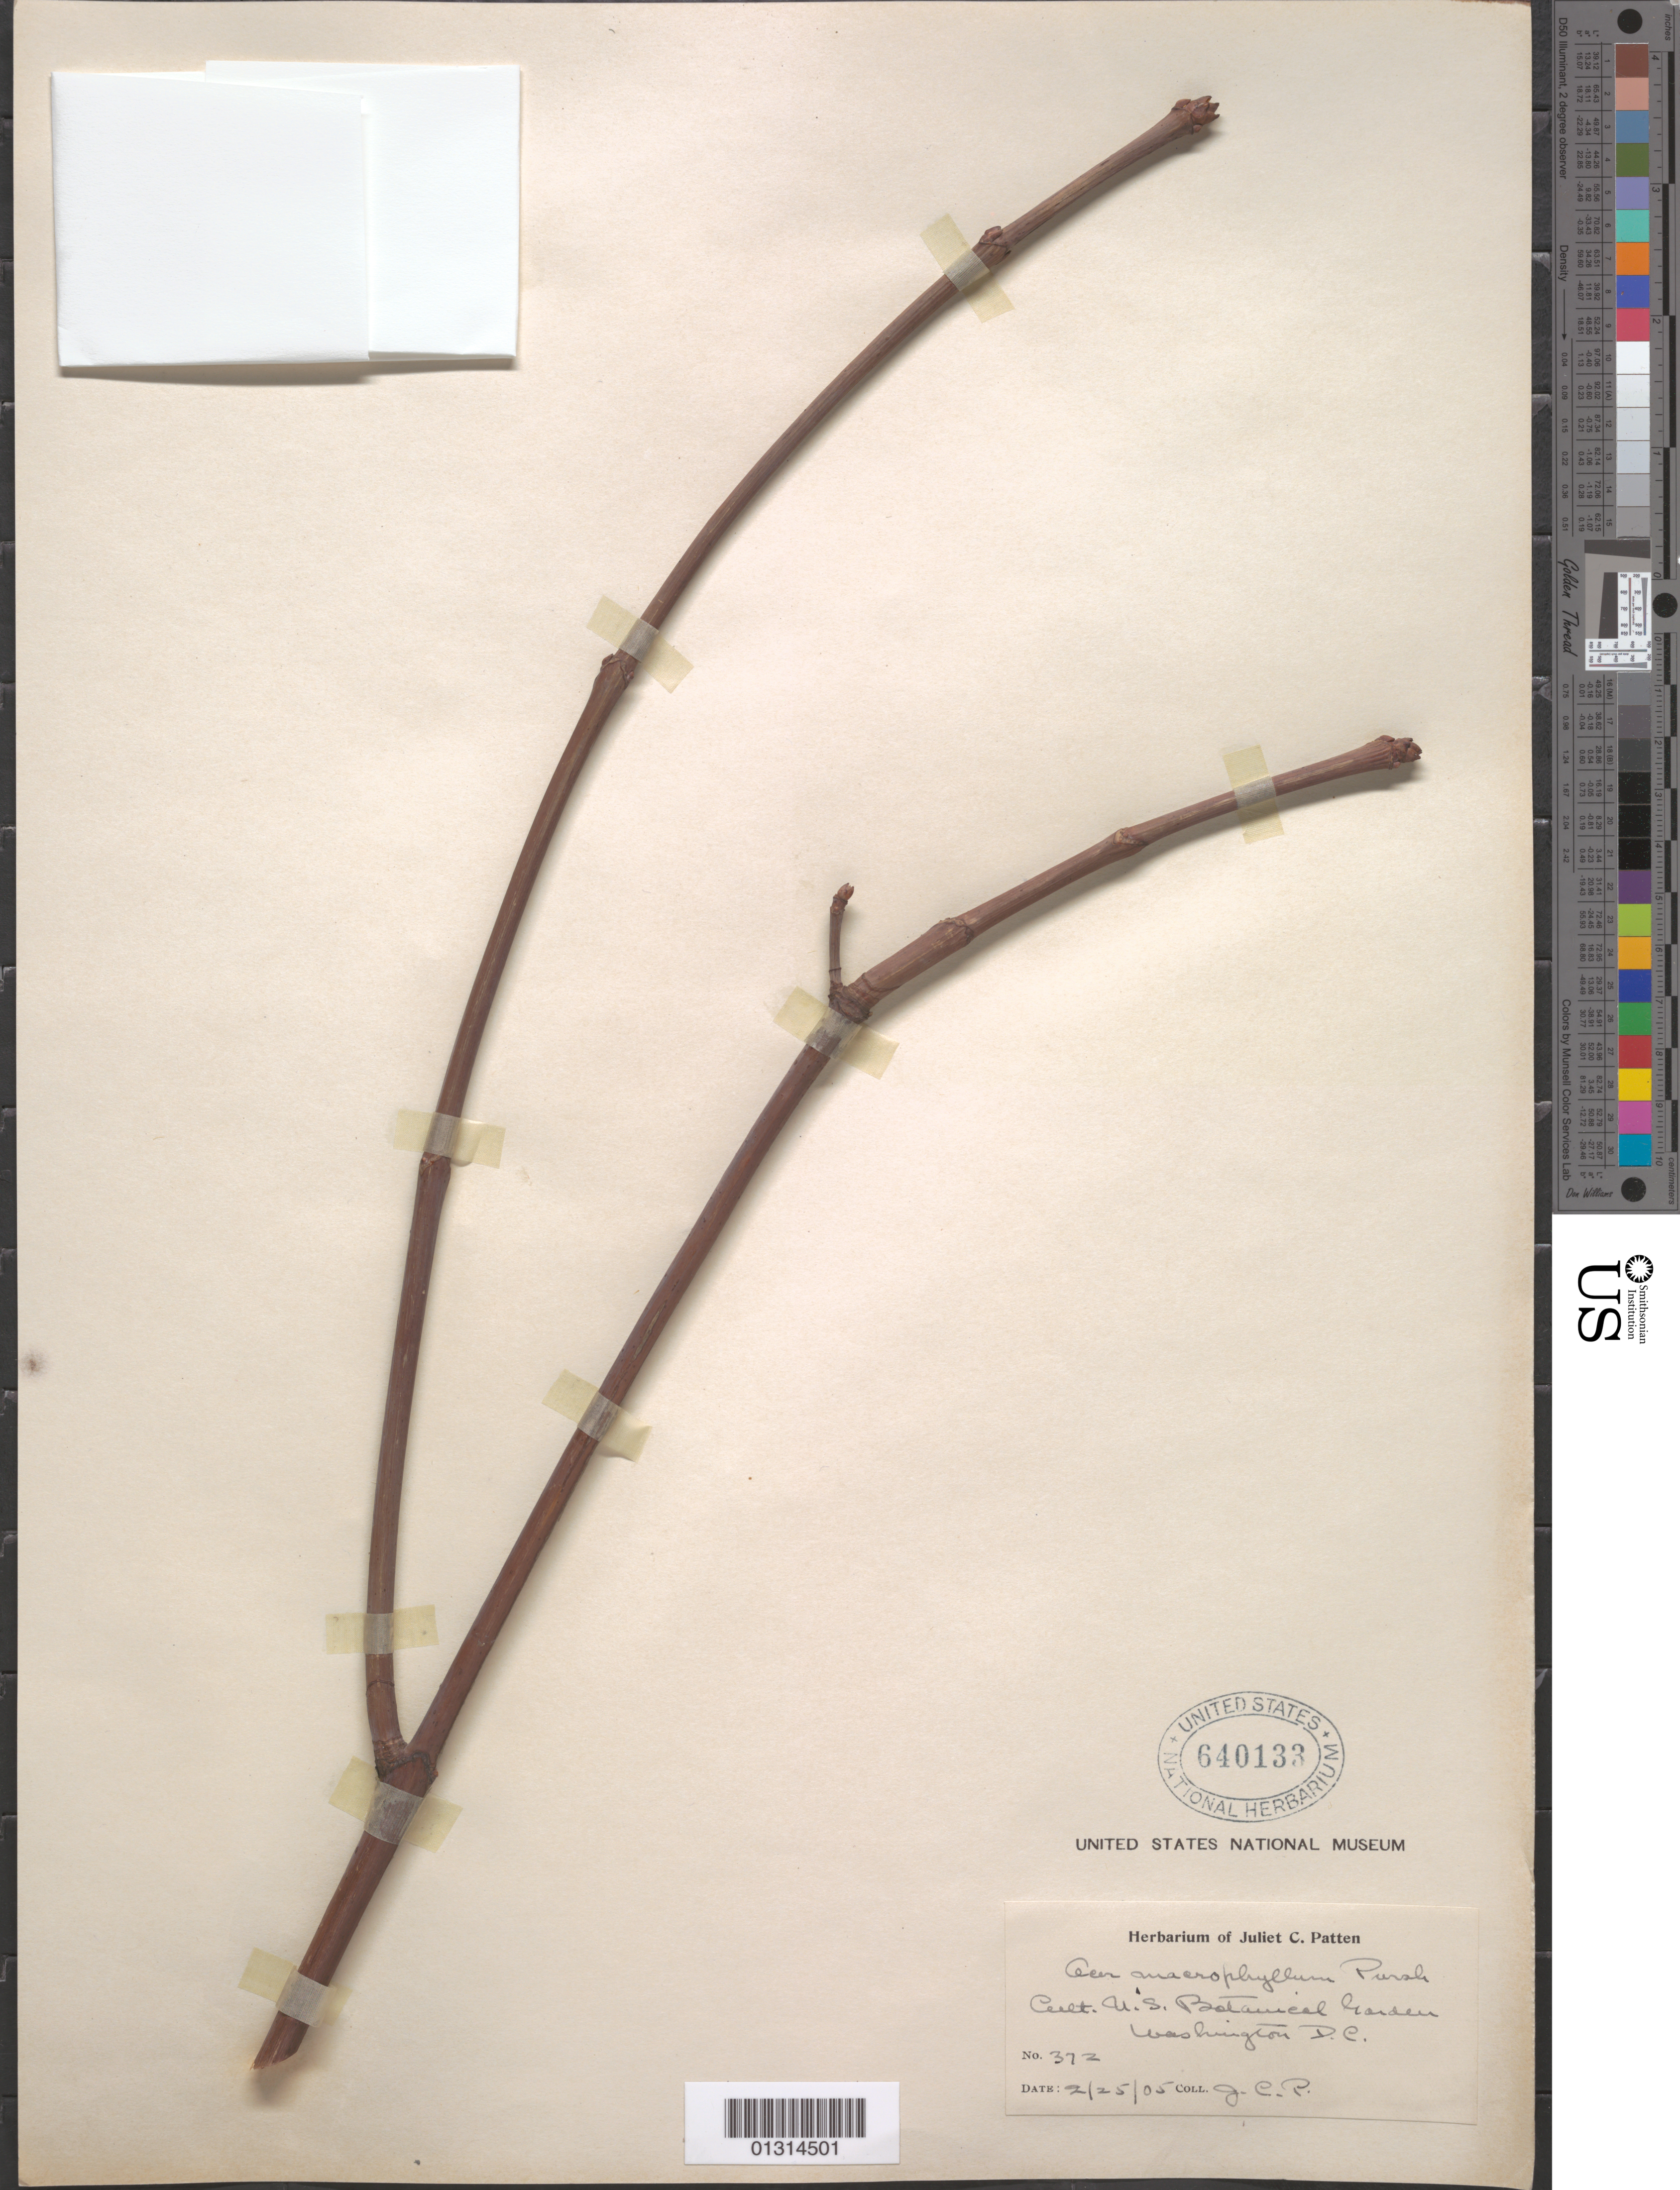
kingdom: Plantae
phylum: Tracheophyta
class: Magnoliopsida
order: Sapindales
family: Sapindaceae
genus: Acer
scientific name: Acer macrophyllum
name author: Pursh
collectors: J. Patten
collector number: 372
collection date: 1905-02-25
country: United States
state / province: District of Columbia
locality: Washington, DC, U.S. Botanical Garden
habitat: Cultivated.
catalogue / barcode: US 640133